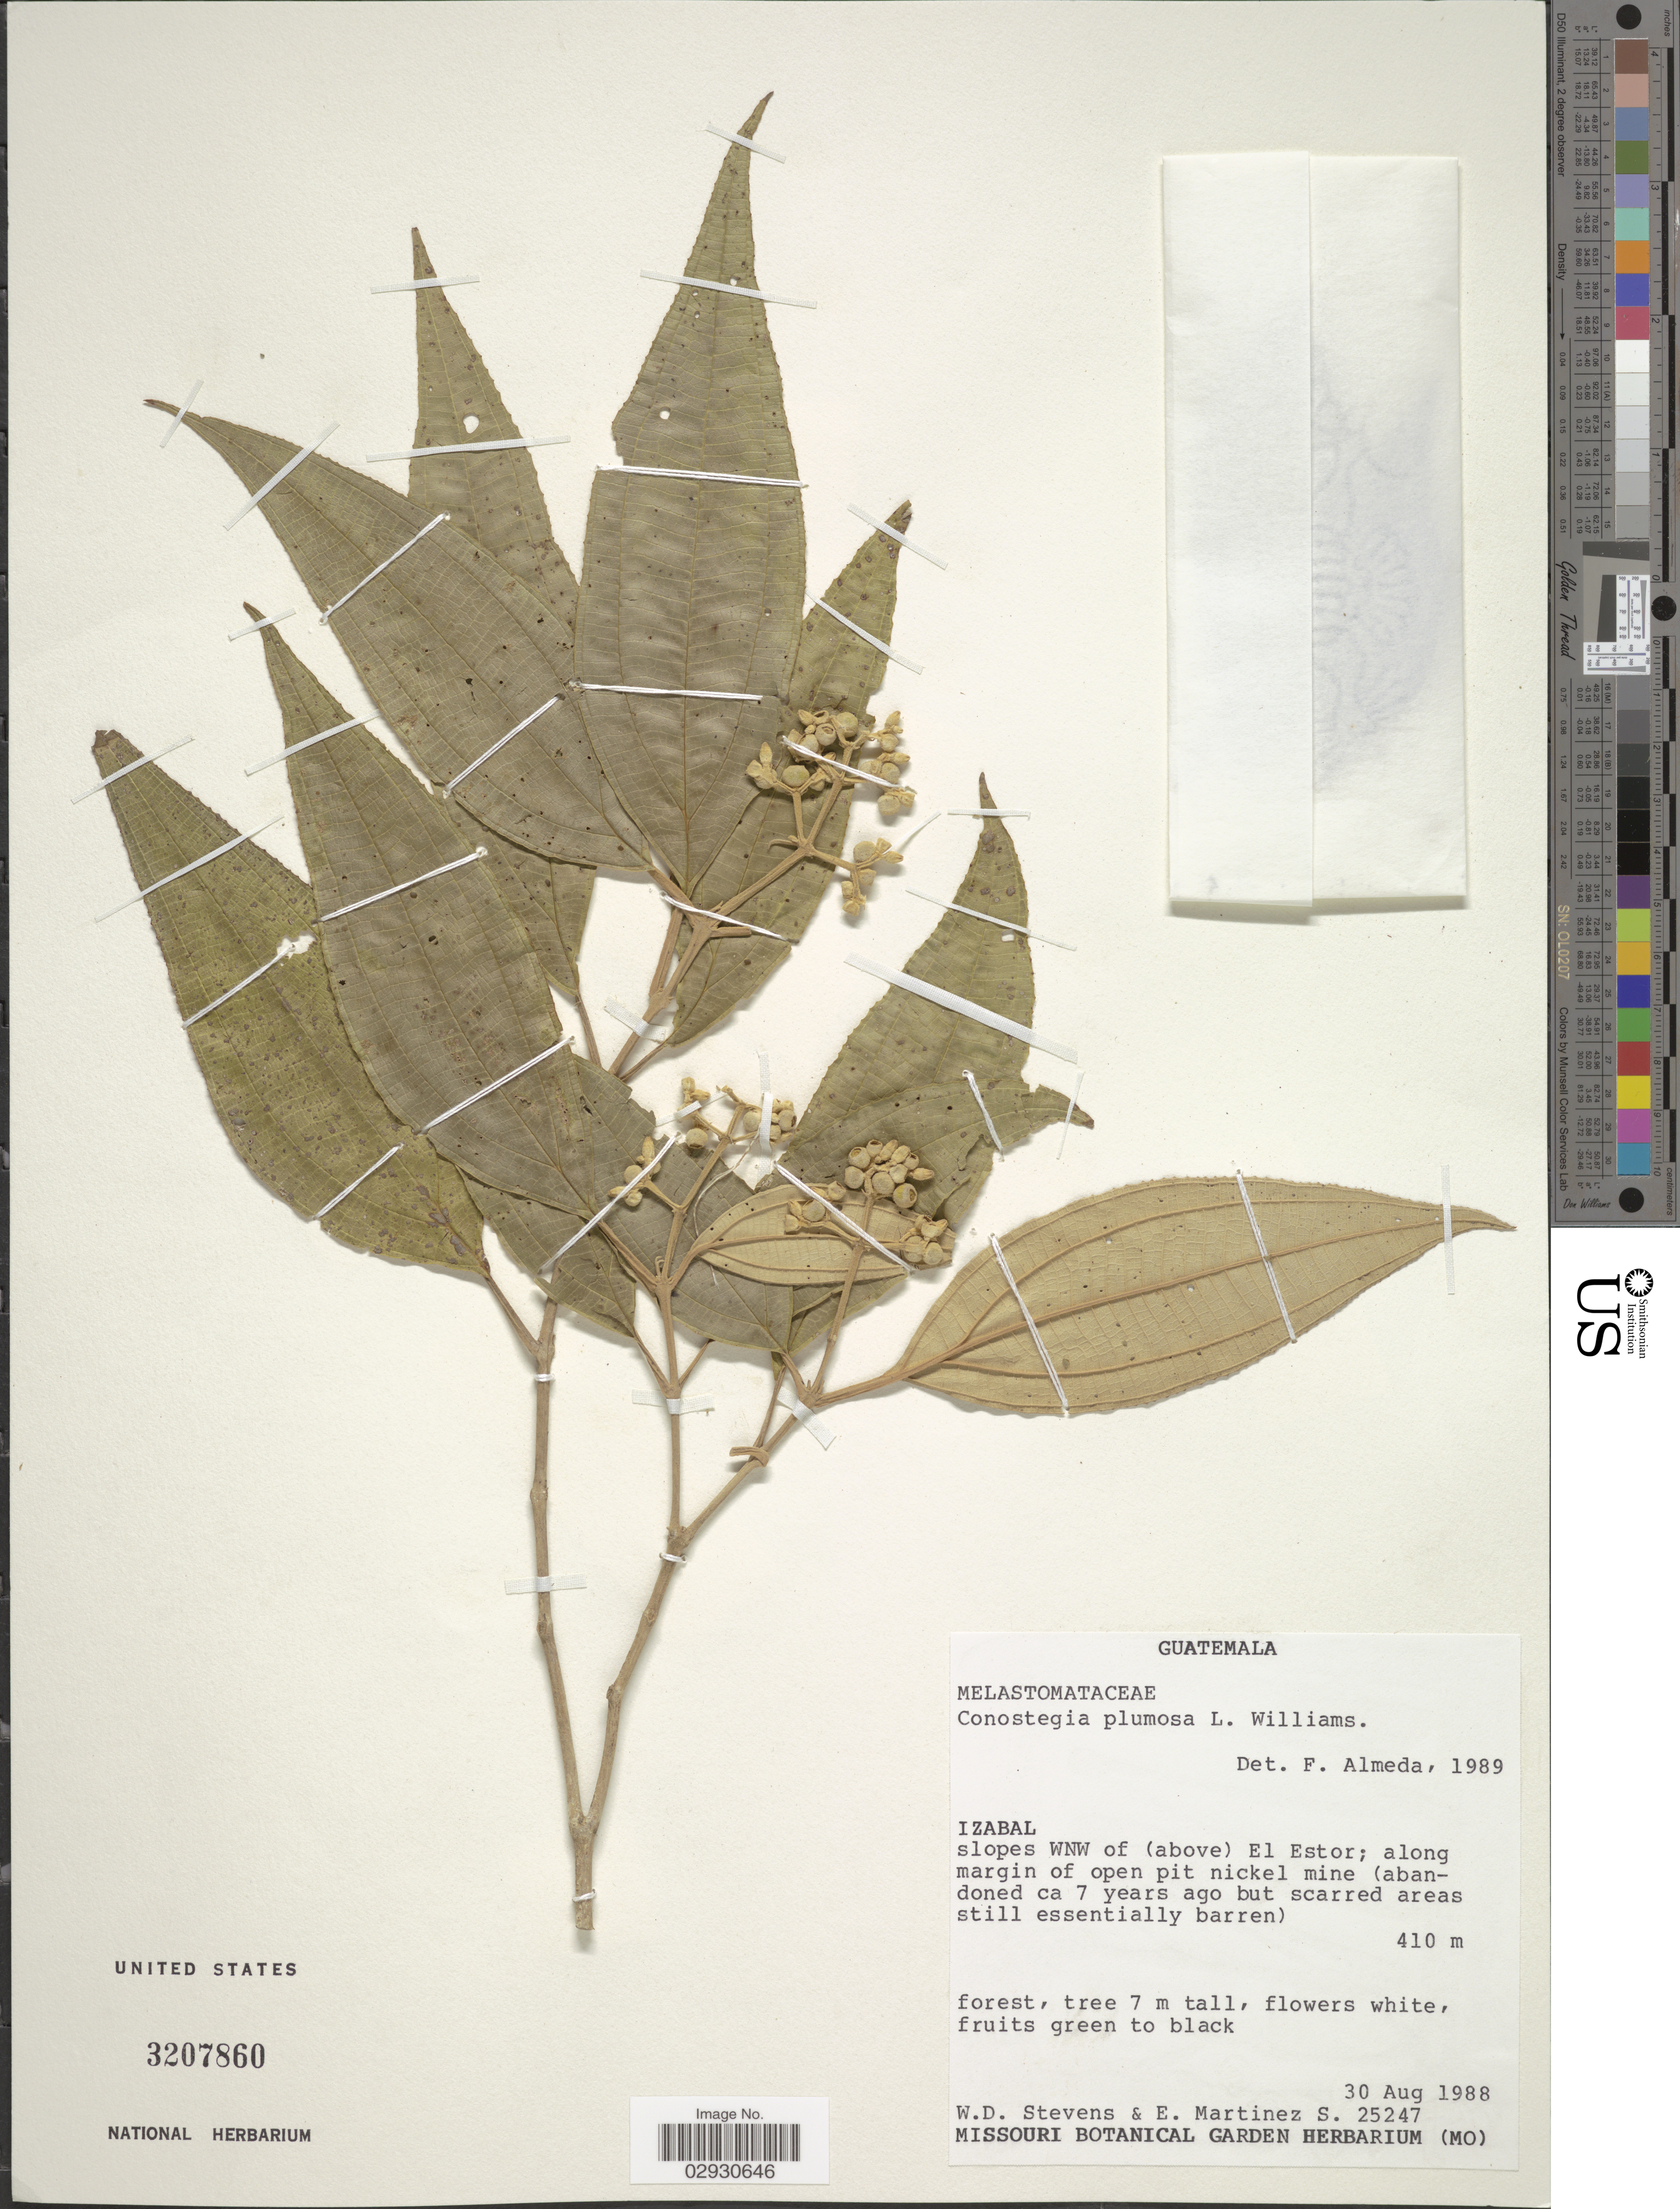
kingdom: Plantae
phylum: Tracheophyta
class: Magnoliopsida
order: Myrtales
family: Melastomataceae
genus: Conostegia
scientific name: Conostegia plumosa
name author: L.O. Williams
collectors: W. D. Stevens & E. M. Martínez S.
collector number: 25247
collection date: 1988-08-30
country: Guatemala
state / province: Izabal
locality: Slopes WNW of (above) El Estor, along margin of open pit nickel mine.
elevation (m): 410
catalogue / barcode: US 3207860